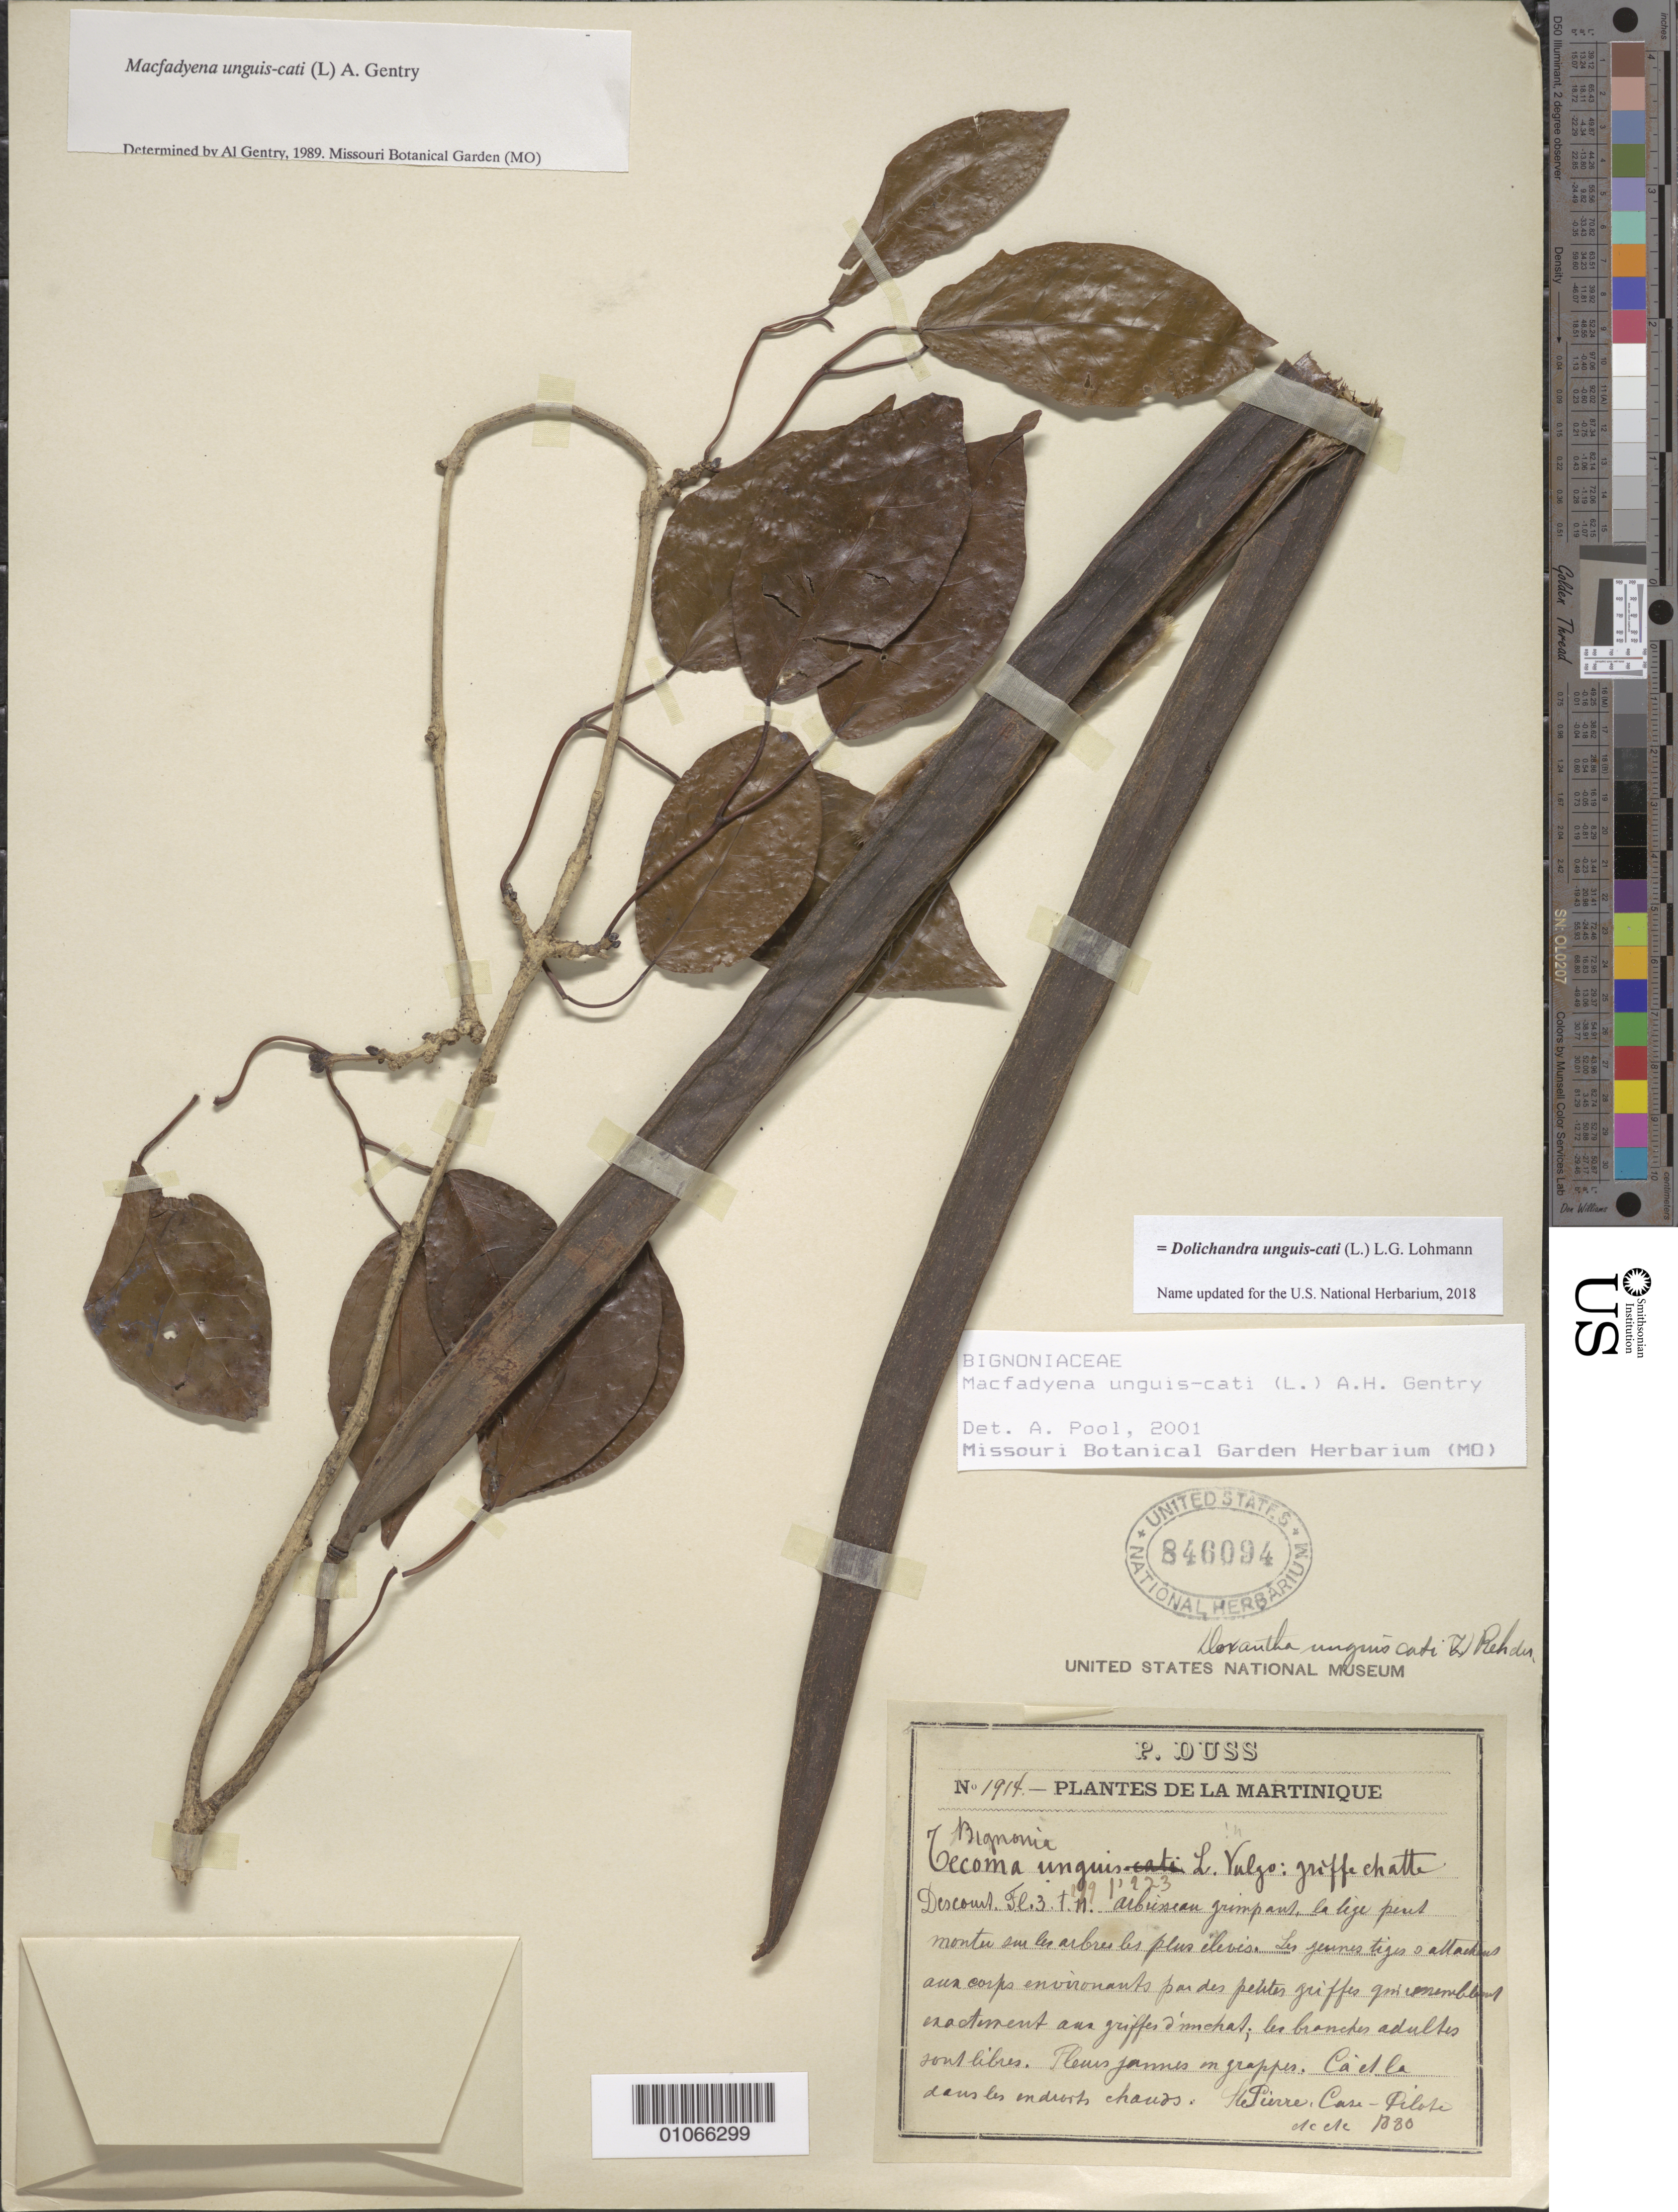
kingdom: Plantae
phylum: Tracheophyta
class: Magnoliopsida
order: Lamiales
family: Bignoniaceae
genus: Dolichandra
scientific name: Dolichandra unguis-cati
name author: (L.) L.G. Lohmann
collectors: Père Duss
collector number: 1914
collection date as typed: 01 Jan 1880 to 31 Dec 1880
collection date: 1880-01-01/1880-12-31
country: Martinique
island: Martinique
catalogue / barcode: US 846094